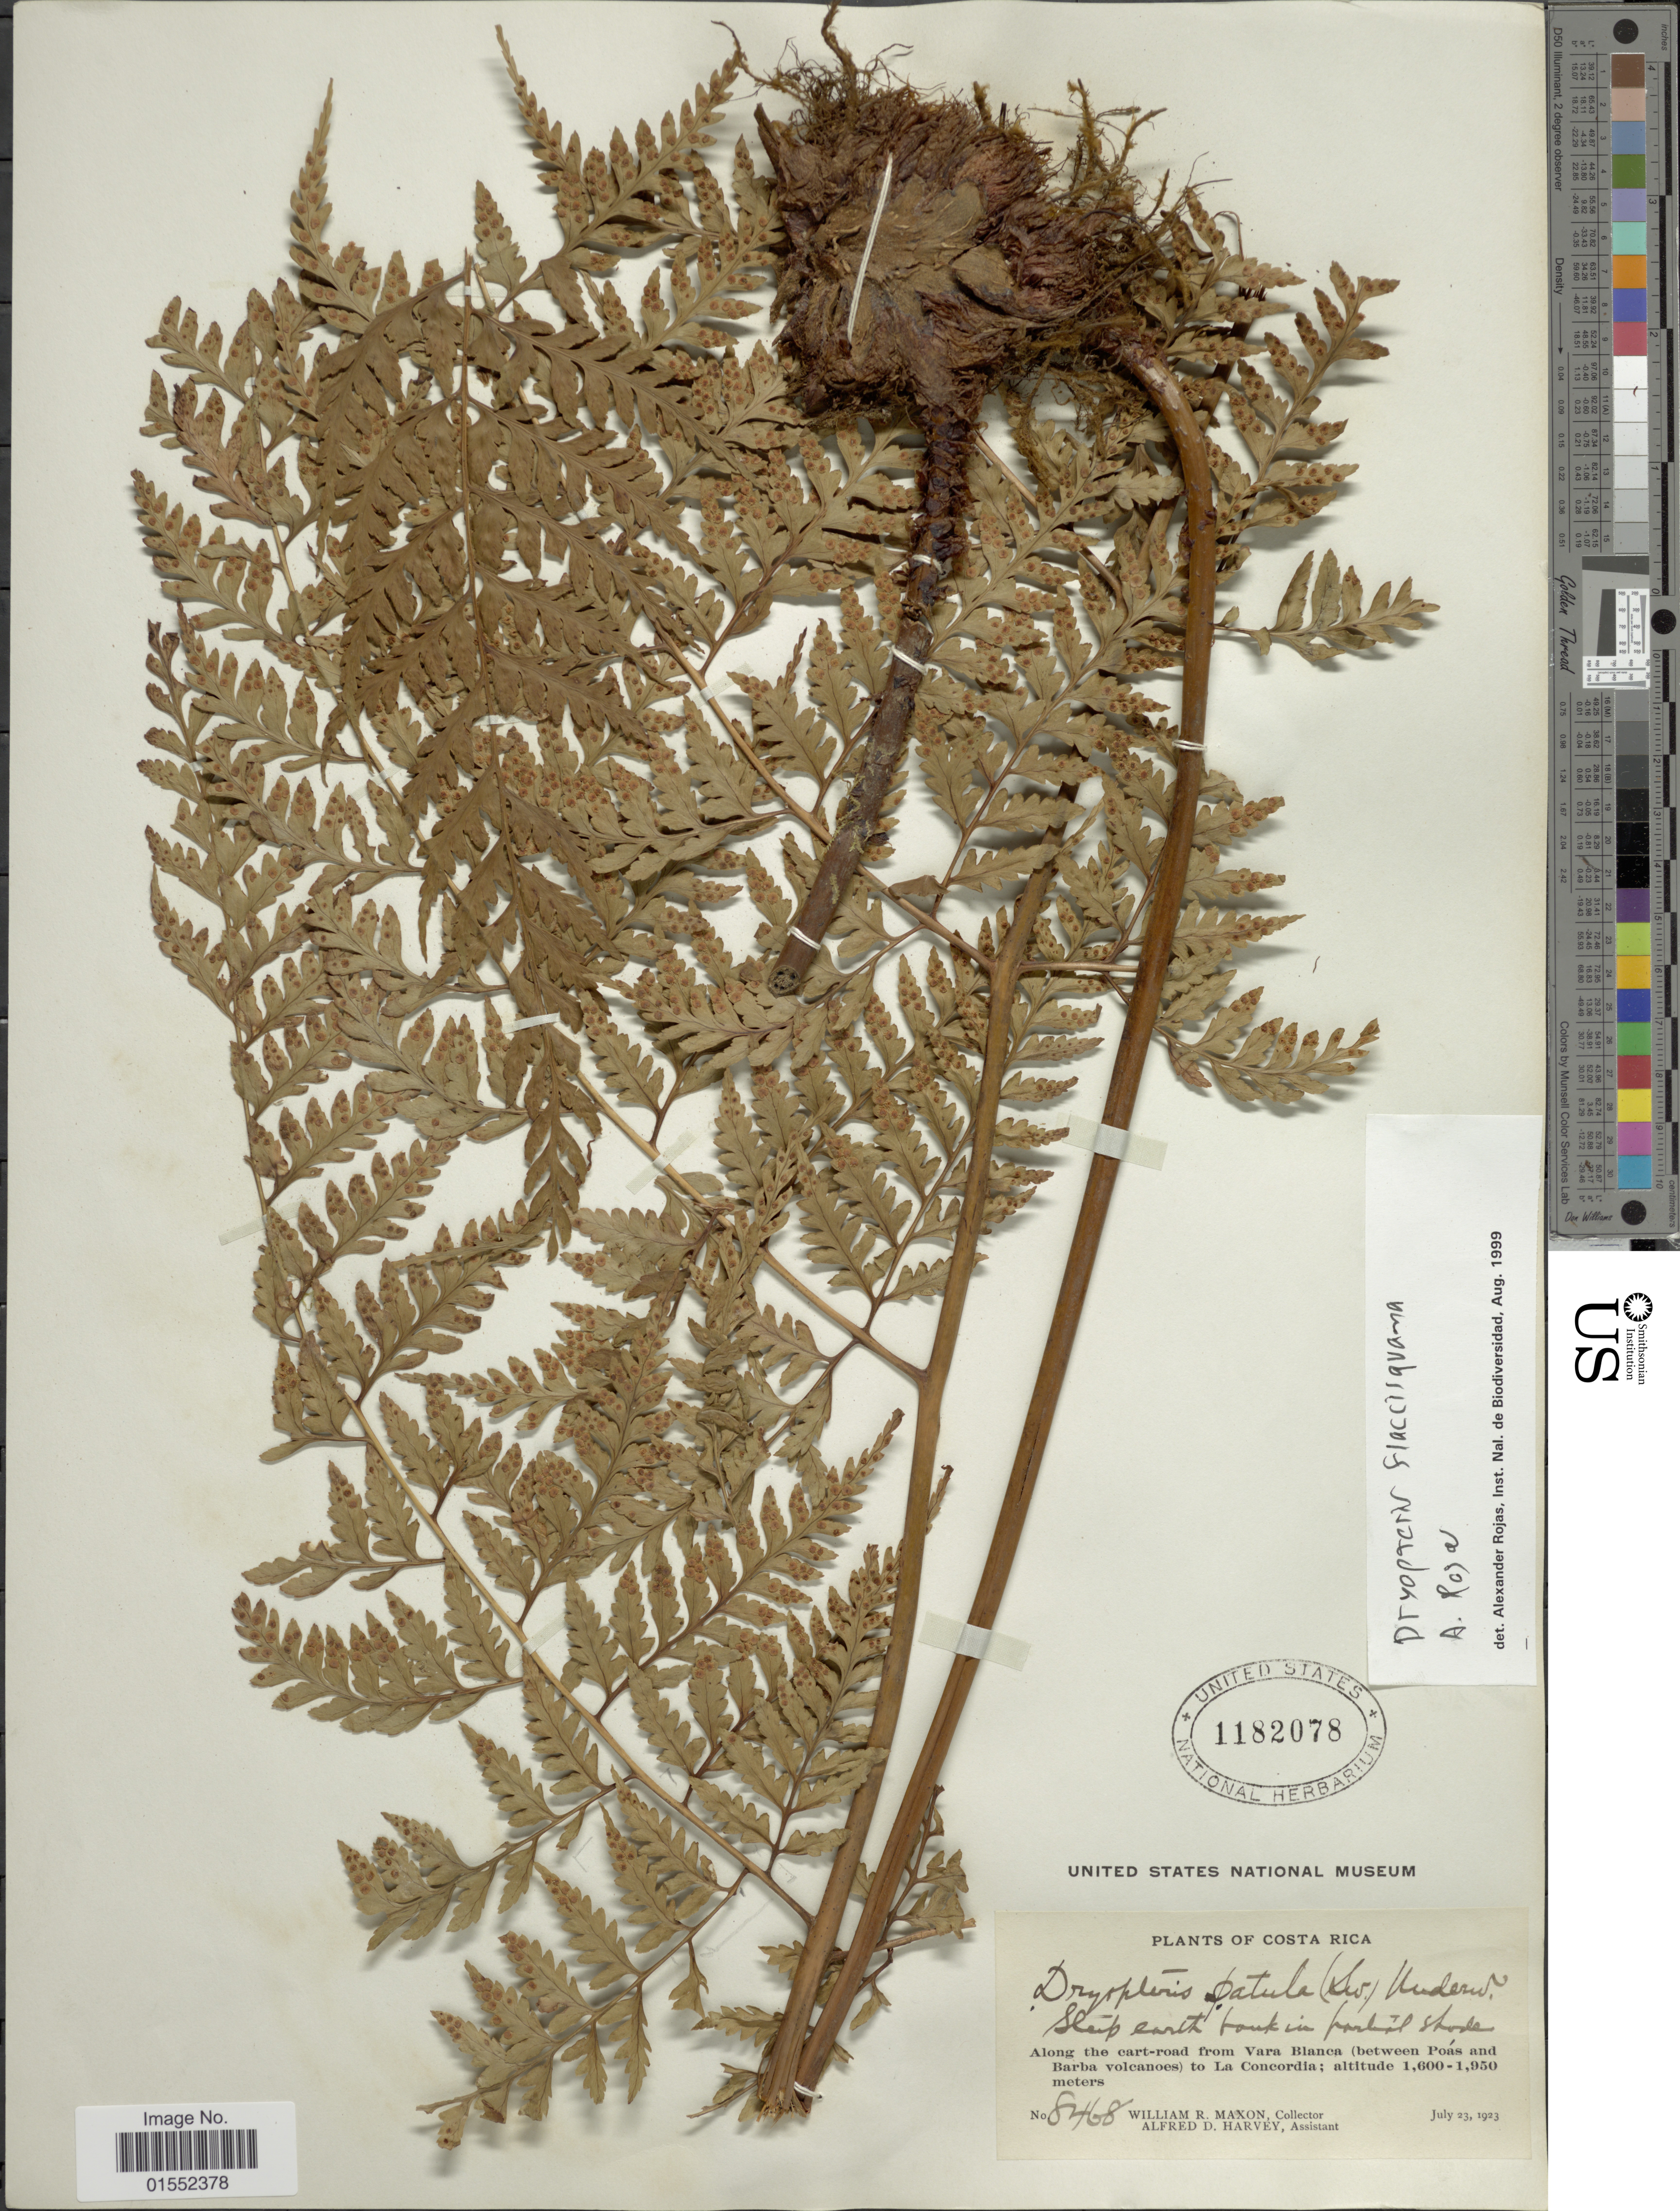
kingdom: Plantae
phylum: Tracheophyta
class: Polypodiopsida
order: Polypodiales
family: Dryopteridaceae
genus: Dryopteris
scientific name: Dryopteris flaccisquama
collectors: W. R. Maxon & A. D. Harvey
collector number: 8468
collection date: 1923-07-23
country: Costa Rica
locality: Along the cart-road from Vara Blanca (between Poás and Barba volcanoes) to La Concordia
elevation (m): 1600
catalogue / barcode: US 1182078